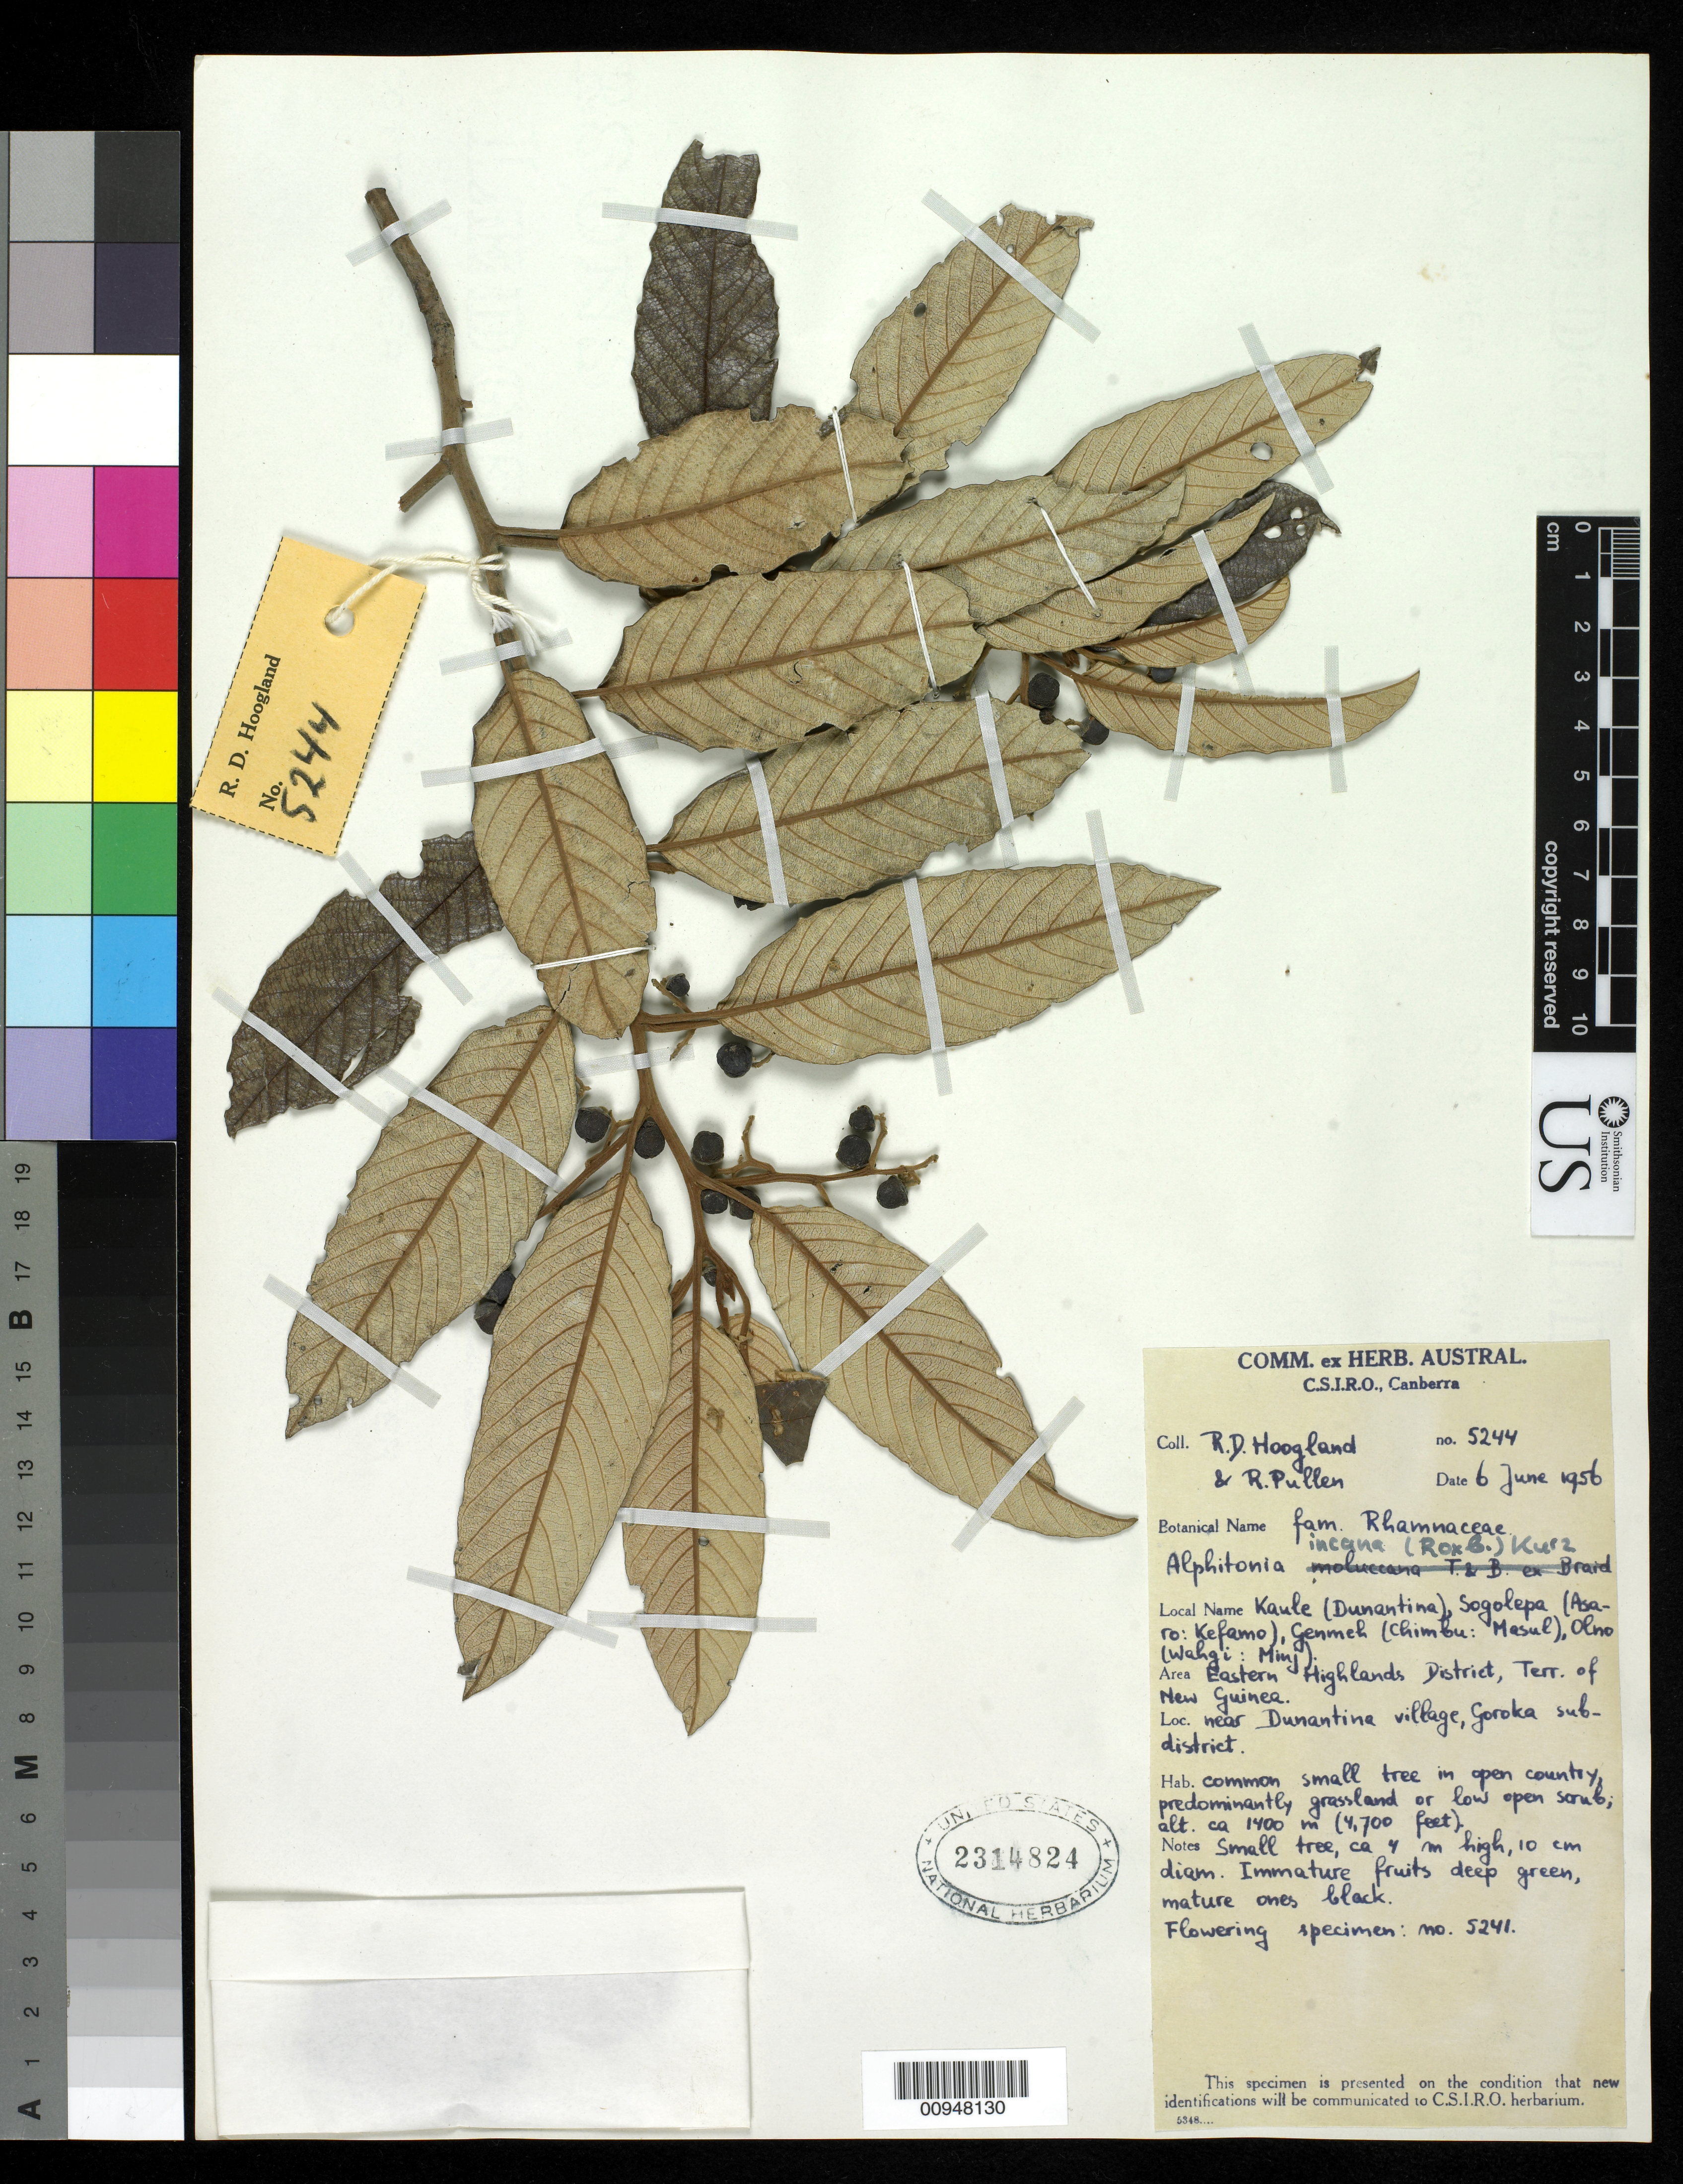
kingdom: Plantae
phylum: Tracheophyta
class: Magnoliopsida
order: Rosales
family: Rhamnaceae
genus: Alphitonia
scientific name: Alphitonia incana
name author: (Roxb.) Teisjm. & Binn. ex Kurz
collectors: R. D. Hoogland & R. Pullen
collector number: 5244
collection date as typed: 06 Jun 1956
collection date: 1956-06-06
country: Papua New Guinea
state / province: Eastern Highlands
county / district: Goroka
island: New Guinea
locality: Near Dunantina village, Goroka sub-district.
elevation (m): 1400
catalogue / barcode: US 2314824